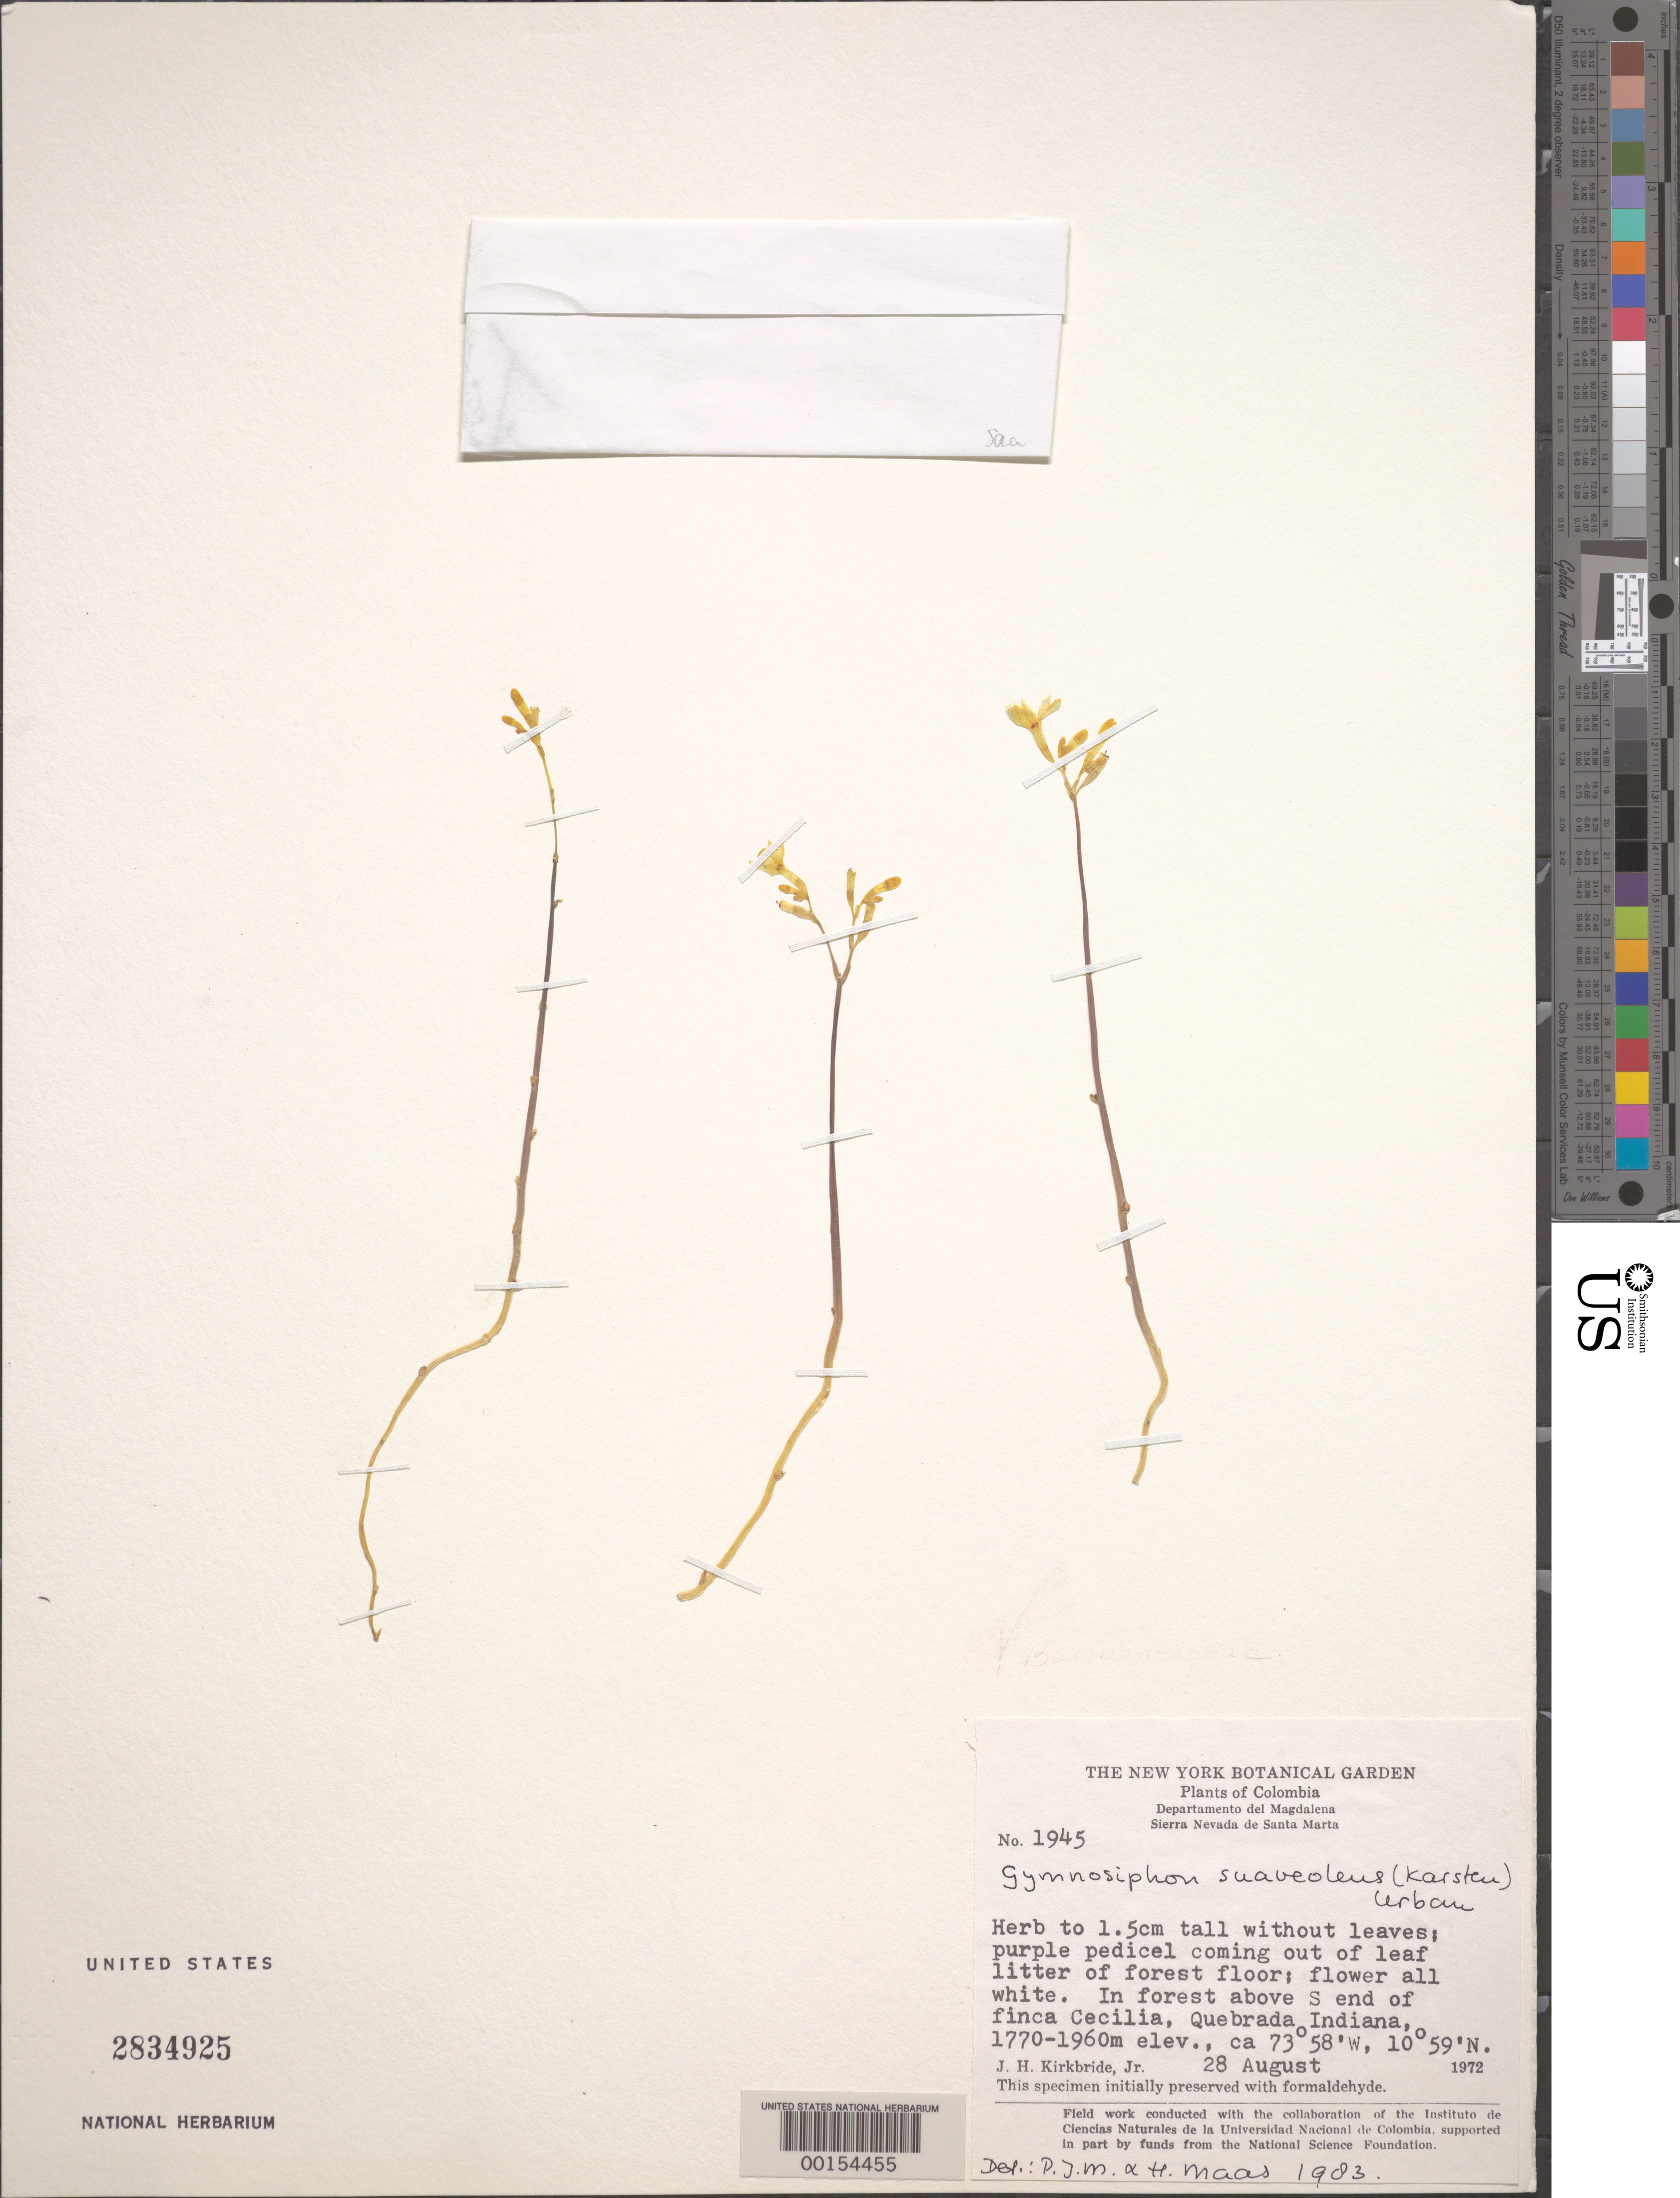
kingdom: Plantae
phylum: Tracheophyta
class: Liliopsida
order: Dioscoreales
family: Burmanniaceae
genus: Gymnosiphon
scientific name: Gymnosiphon suaveolens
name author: (H. Karst.) Urb.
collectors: J. H. Kirkbride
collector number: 1945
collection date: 1972-08-28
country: Colombia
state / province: Magdalena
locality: Departamento del Magdalena. Sierra Nevada de Santa Marta. In forest above S end of finca Cecilia, Quebrada Indiana.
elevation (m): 1770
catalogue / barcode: US 2834925